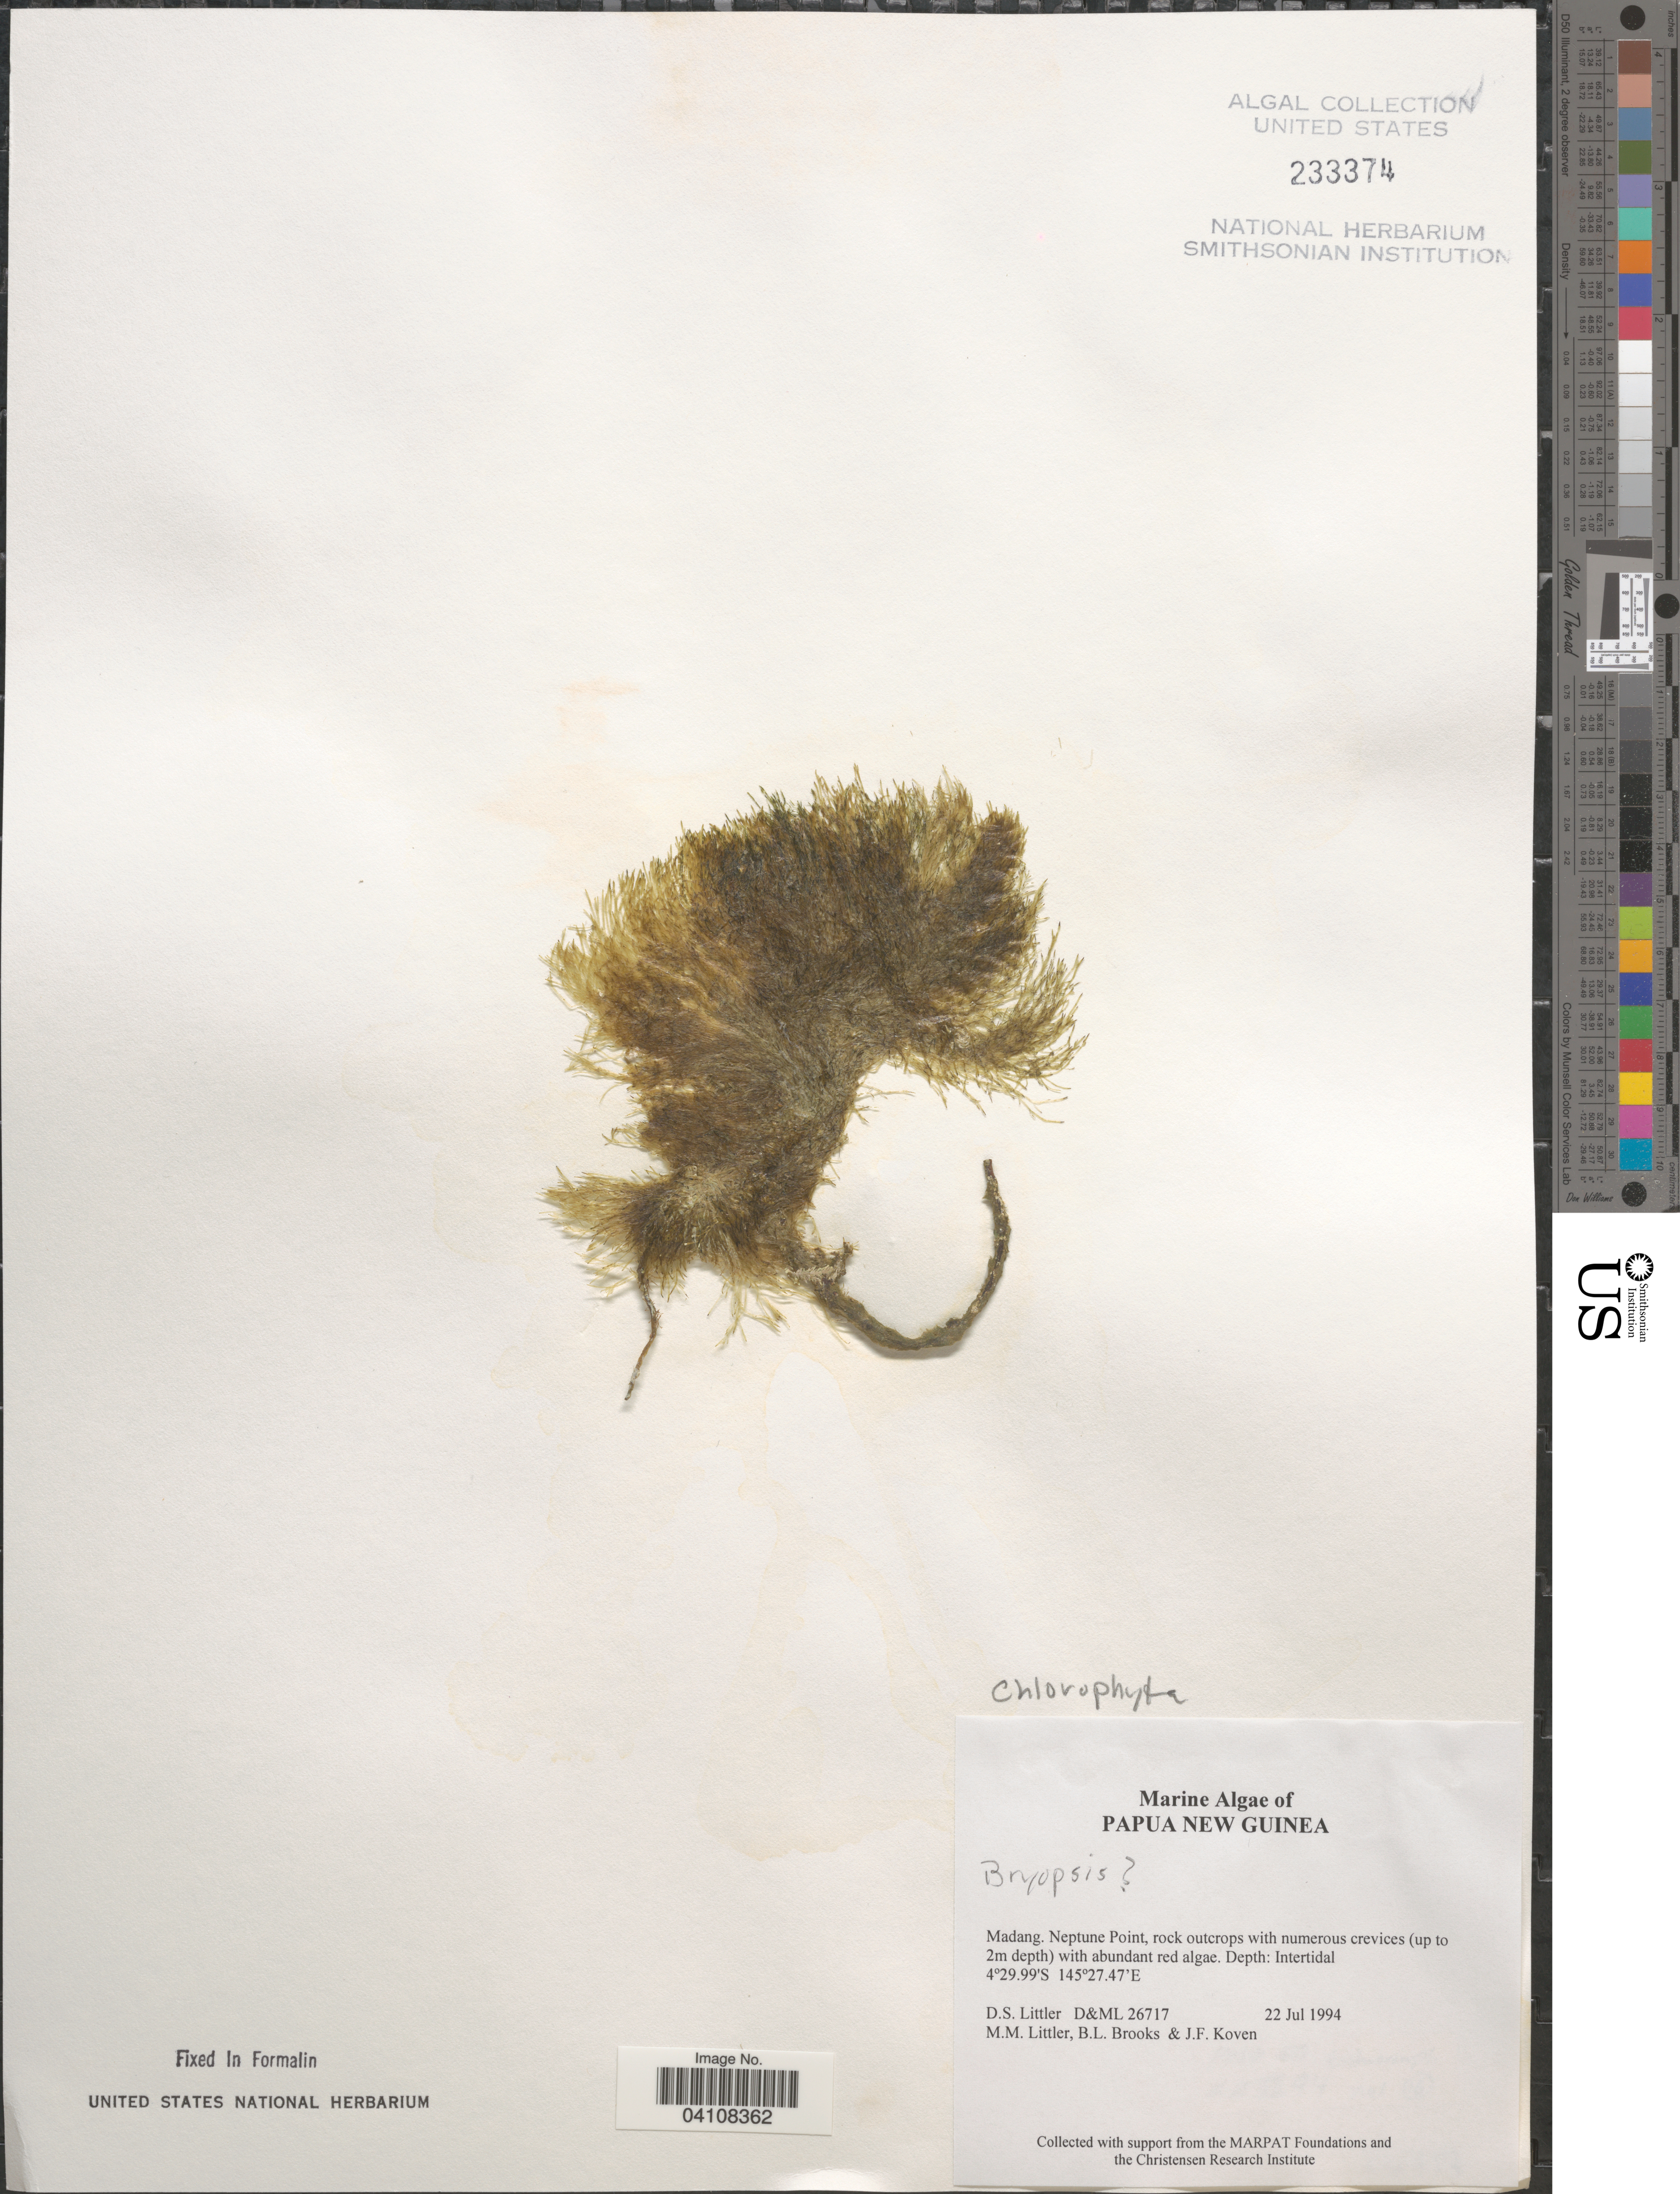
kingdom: Plantae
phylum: Chlorophyta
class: Ulvophyceae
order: Bryopsidales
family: Bryopsidaceae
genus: Bryopsis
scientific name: Bryopsis sp.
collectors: D. S. Littler, B. Brooks & J. Koven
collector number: D&ML26717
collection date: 1994-07-22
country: Papua New Guinea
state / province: Madang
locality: Neptune Point.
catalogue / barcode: US 233374